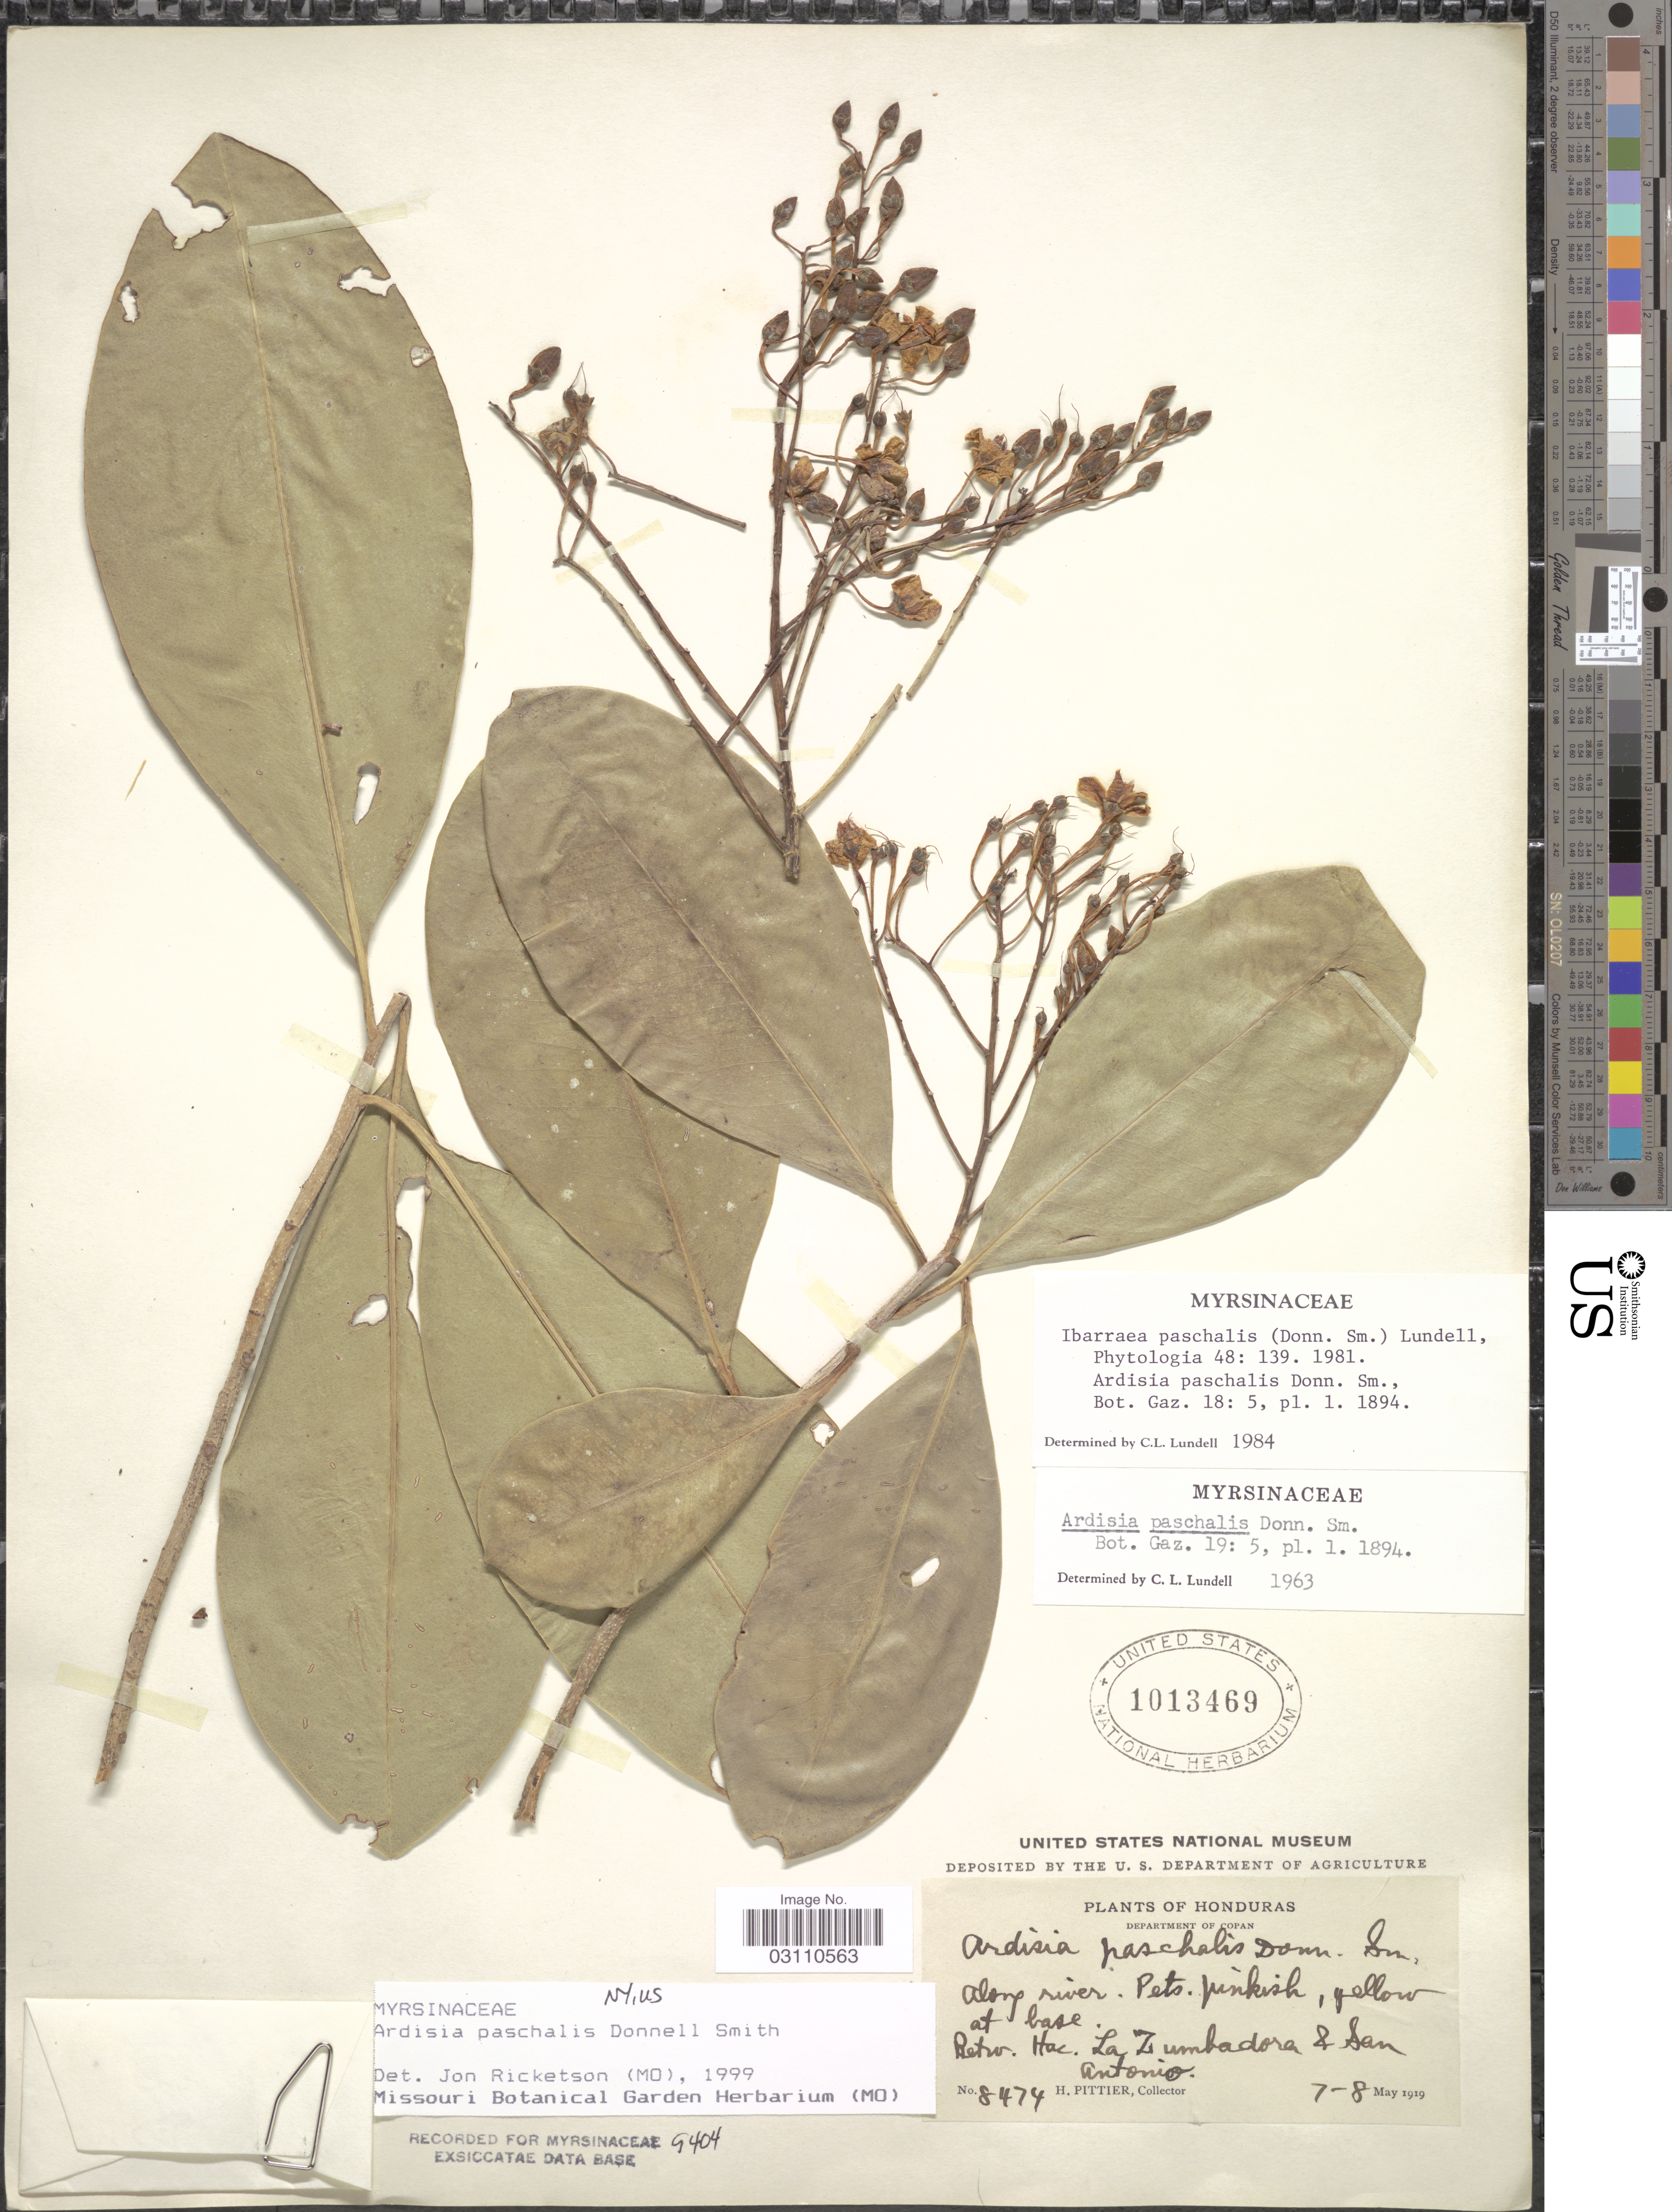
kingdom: Plantae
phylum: Tracheophyta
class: Magnoliopsida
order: Ericales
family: Primulaceae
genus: Ardisia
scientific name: Ardisia paschalis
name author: Donn. Sm.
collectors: H. F. Pittier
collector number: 8474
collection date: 1919-05-07/1919-05-08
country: Honduras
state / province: Copán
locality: Department of Copan. Betw. Hac. La Zumbadora & San Antonio.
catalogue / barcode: US 1013469